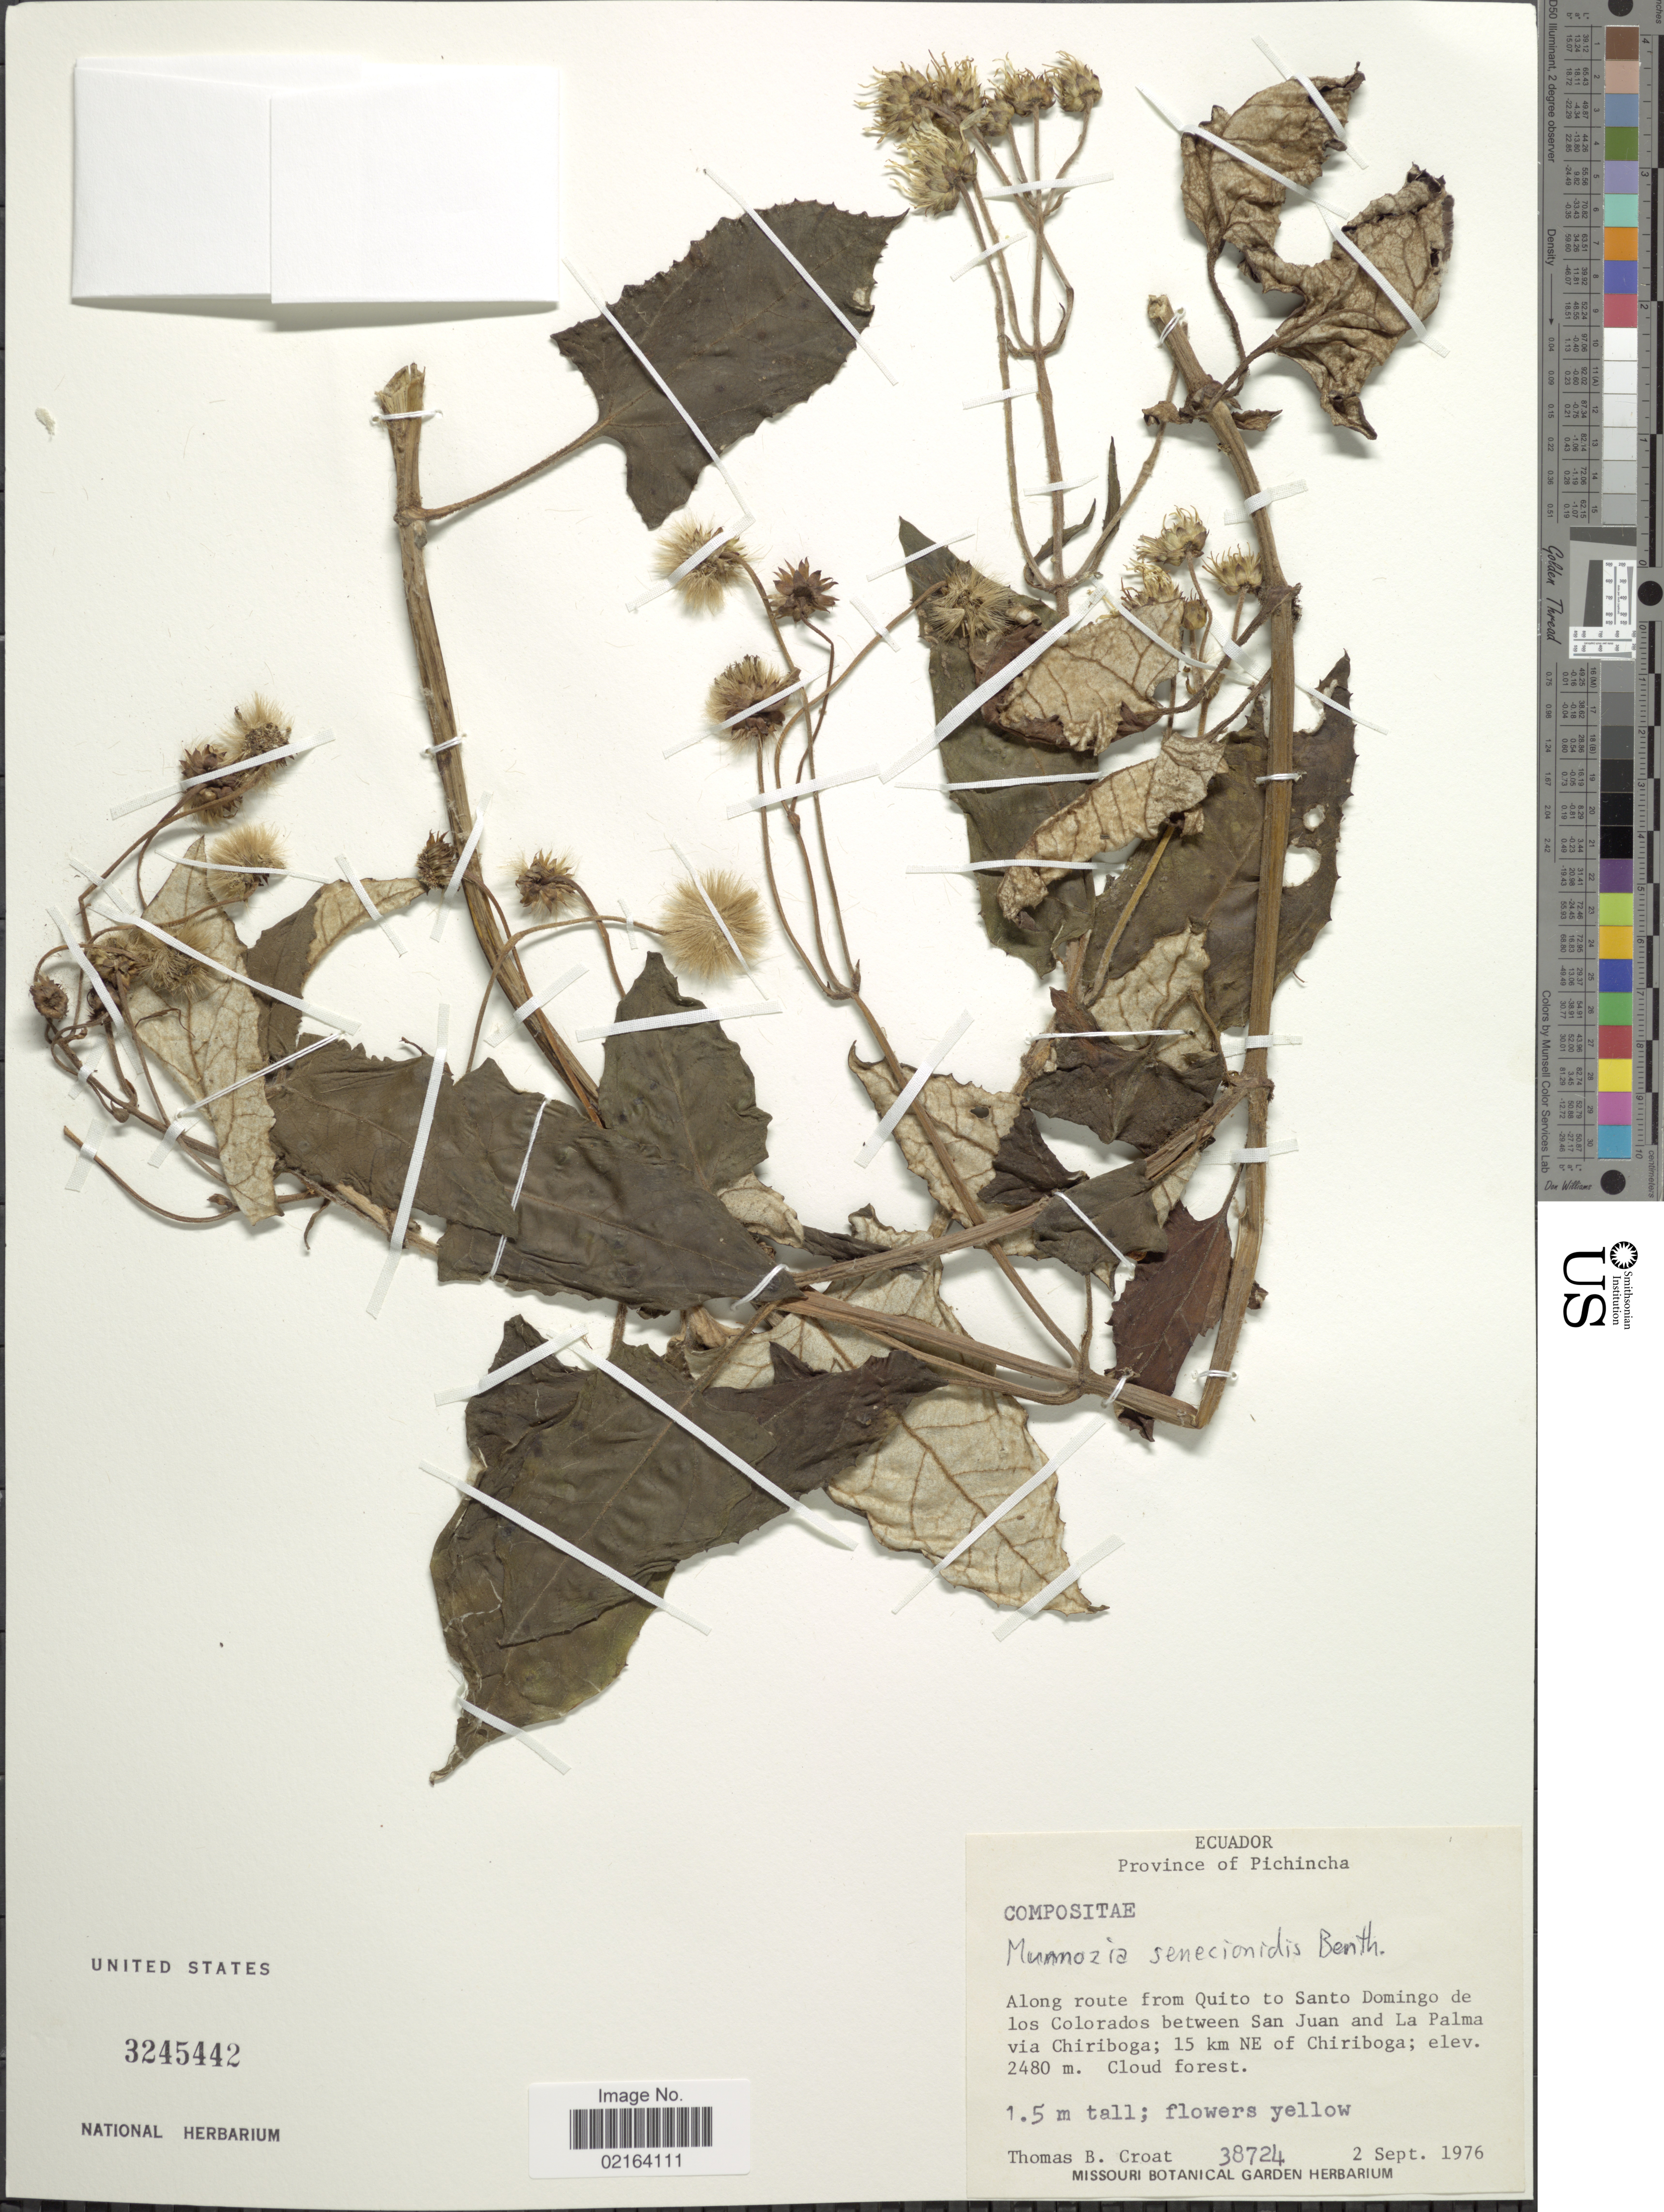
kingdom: Plantae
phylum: Tracheophyta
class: Magnoliopsida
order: Asterales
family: Asteraceae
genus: Munnozia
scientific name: Munnozia senecionidis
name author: Benth.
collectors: T. B. Croat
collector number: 38724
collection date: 1976-09-02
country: Ecuador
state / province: Pichincha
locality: Province of Pichincha, Along route from Quito to Santo Domingo de los Colorados between San Juan and La Palma via Chiriboga, 5 km NE of Chiriboga, Cloud forest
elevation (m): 2480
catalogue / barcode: US 3245442